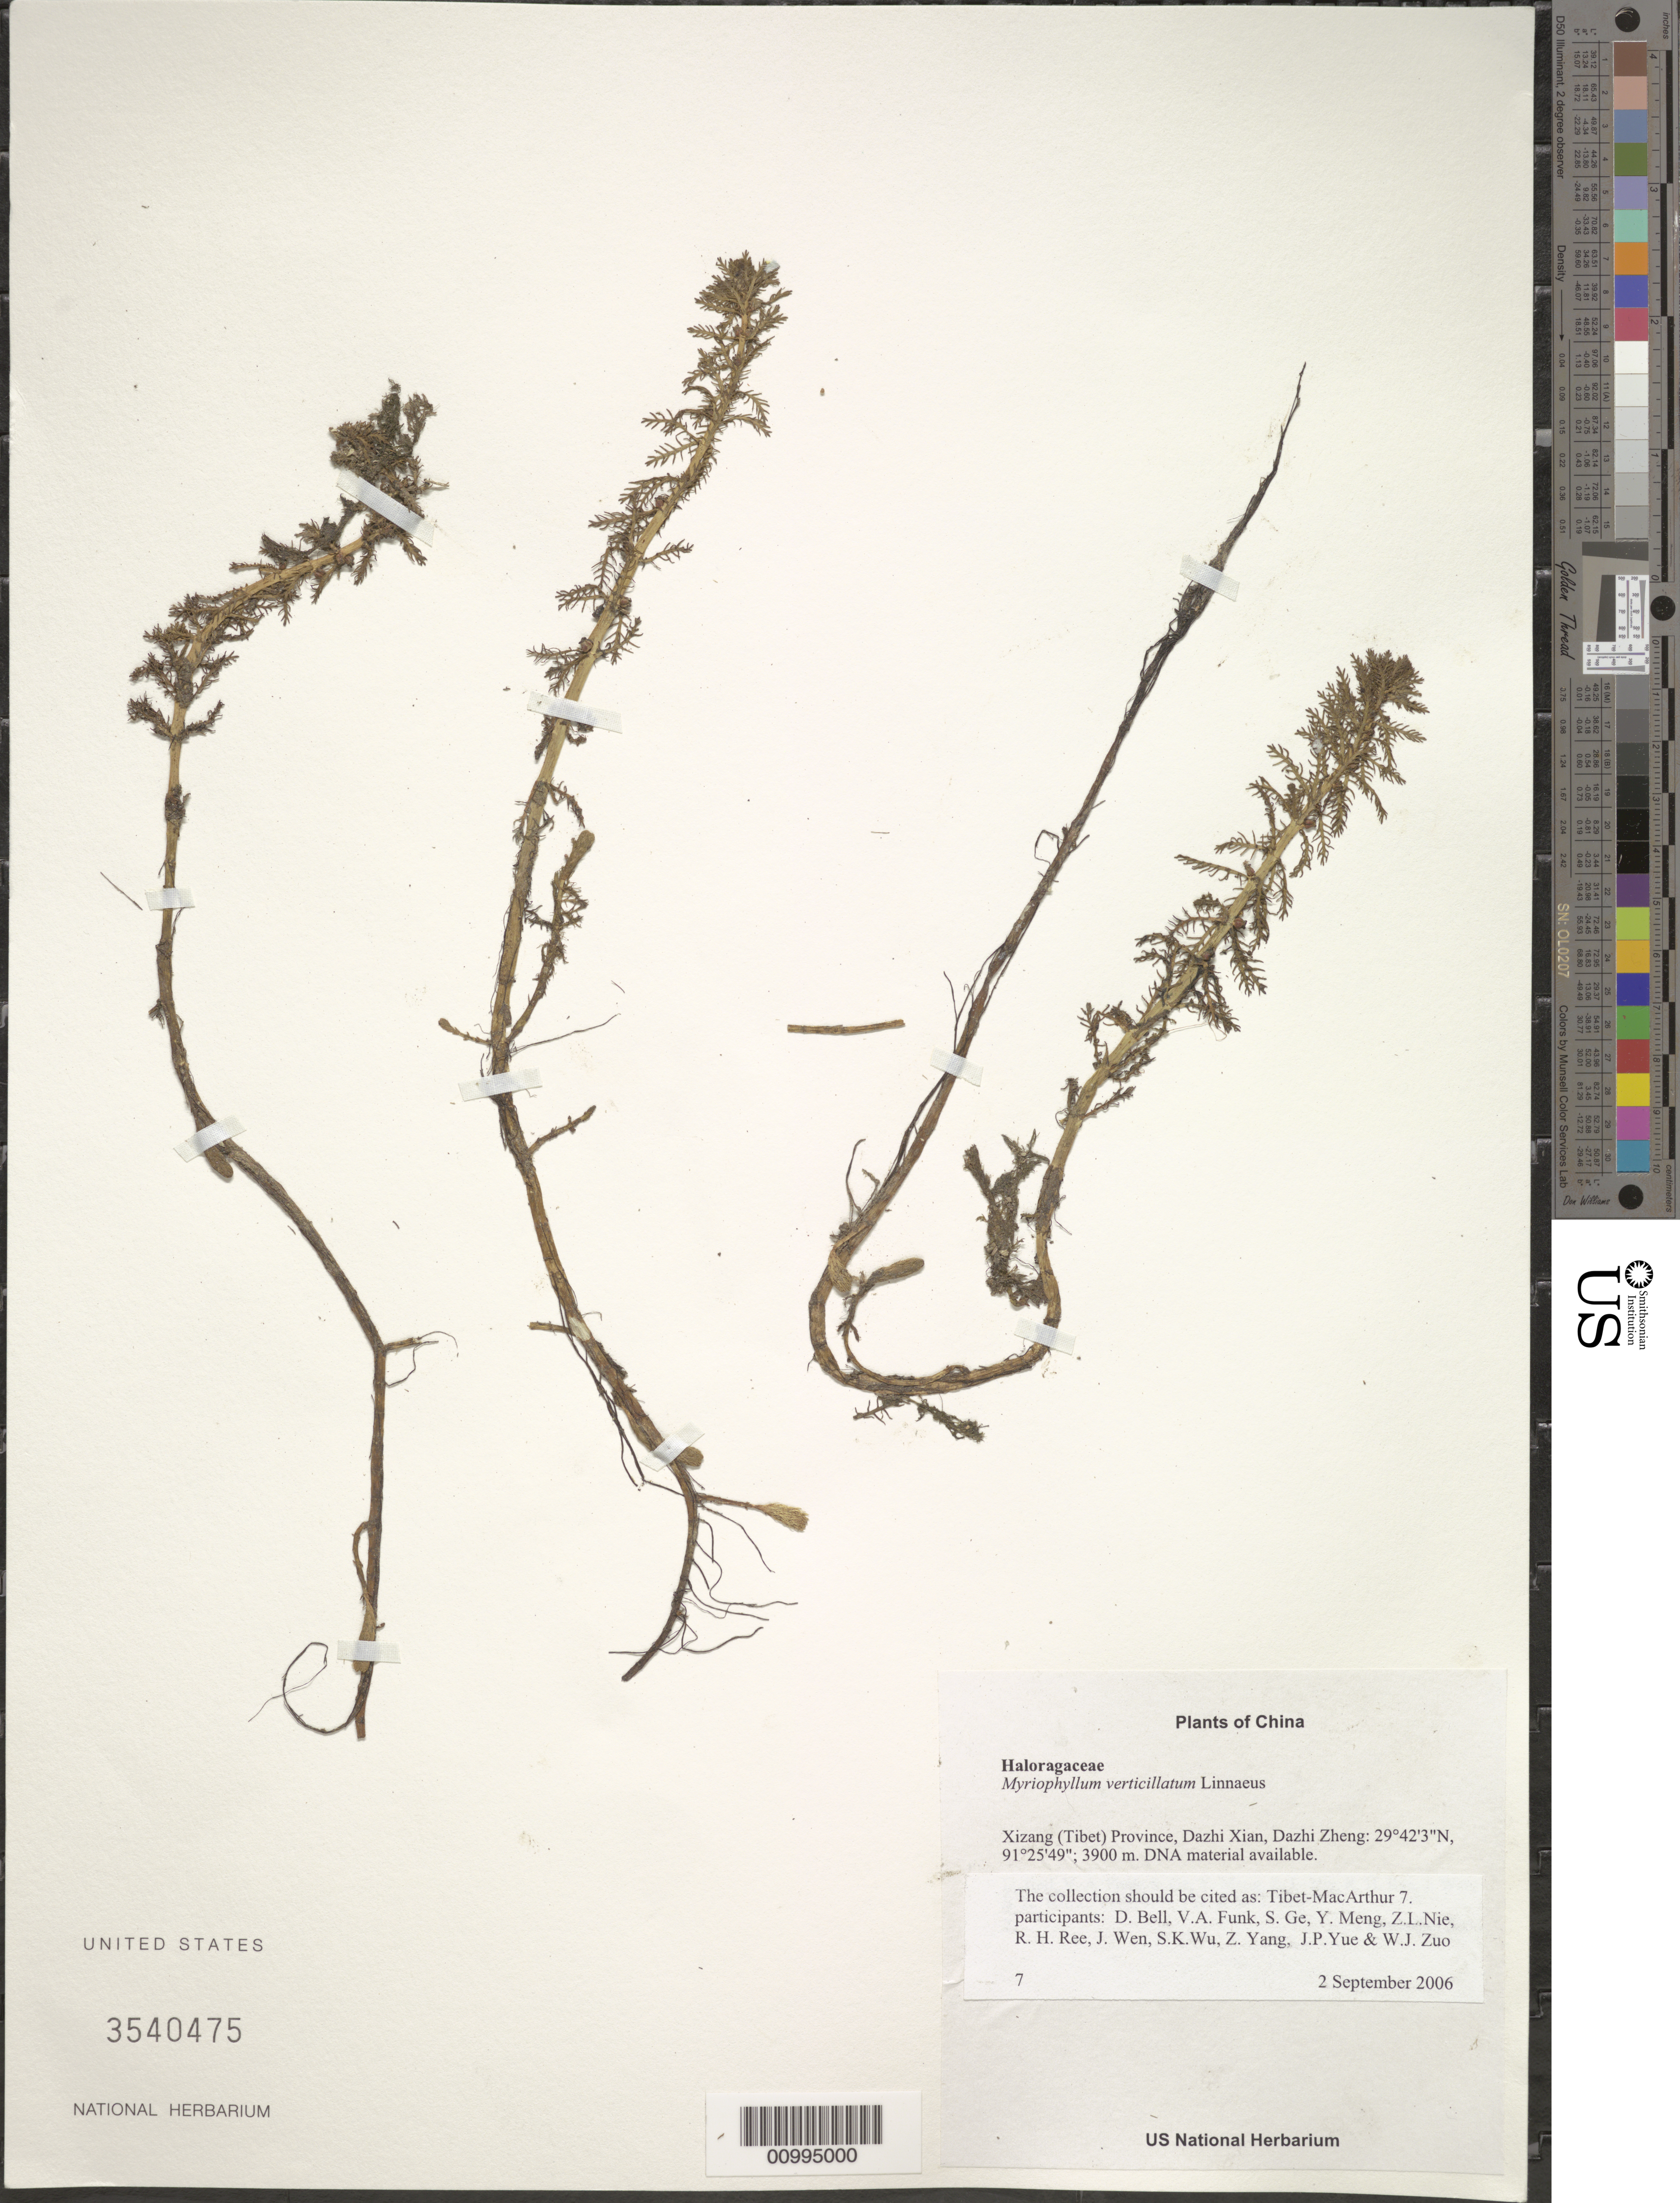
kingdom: Plantae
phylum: Tracheophyta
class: Magnoliopsida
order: Saxifragales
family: Haloragaceae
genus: Myriophyllum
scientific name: Myriophyllum verticillatum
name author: L.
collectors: Tibet-MacArthur, D. A. Bell, V. Funk, S. Ge, Y. Meng, Z. Nie, R. Ree, J. Wen, S. K. Wu, Z. Yang, J. Yue & W. Zuo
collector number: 7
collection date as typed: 02 Sep 2006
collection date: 2006-09-02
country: China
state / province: Xizang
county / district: Dazhi Xian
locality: Dazhi Zheng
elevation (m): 3900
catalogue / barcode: US 3540475